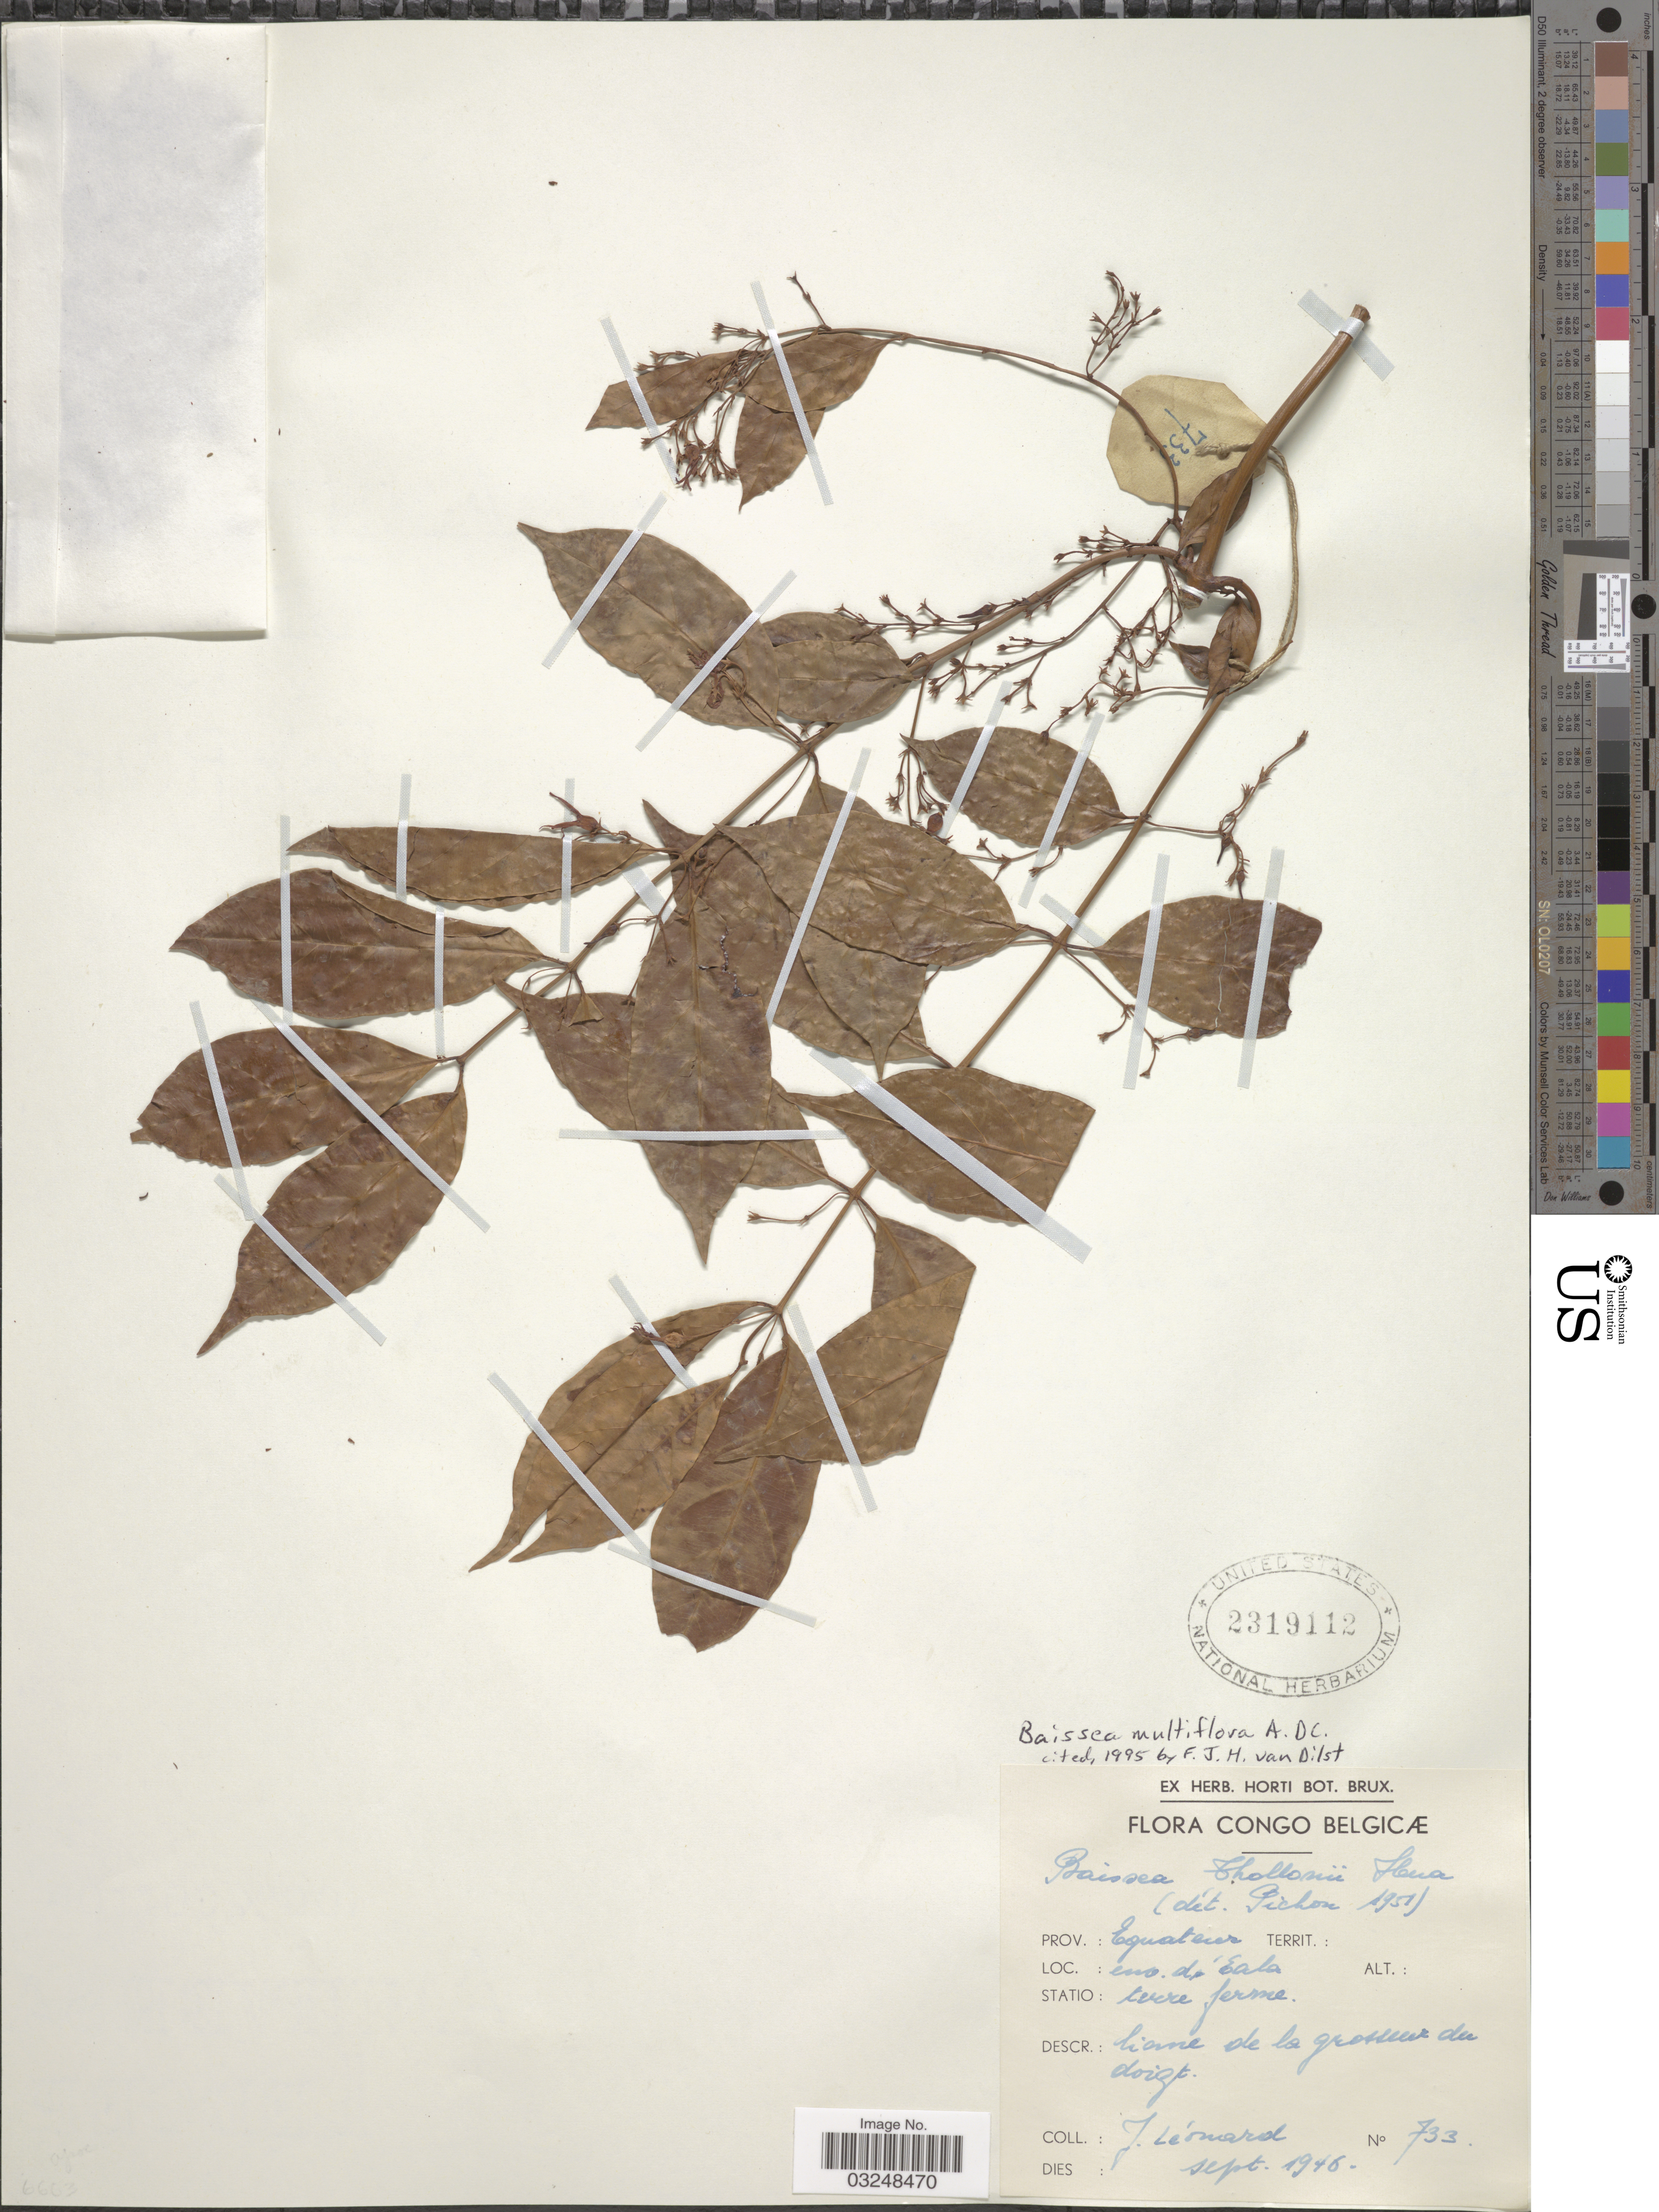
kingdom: Plantae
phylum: Tracheophyta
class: Magnoliopsida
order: Gentianales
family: Apocynaceae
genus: Baissea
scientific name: Baissea multiflora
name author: A. DC.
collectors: J. Leonard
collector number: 733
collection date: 1946-09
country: Congo, Democratic Republic of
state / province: Equateur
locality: Congo Belgicæ, Prov.: Equateur, env. de' Eala.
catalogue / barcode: US 2319112